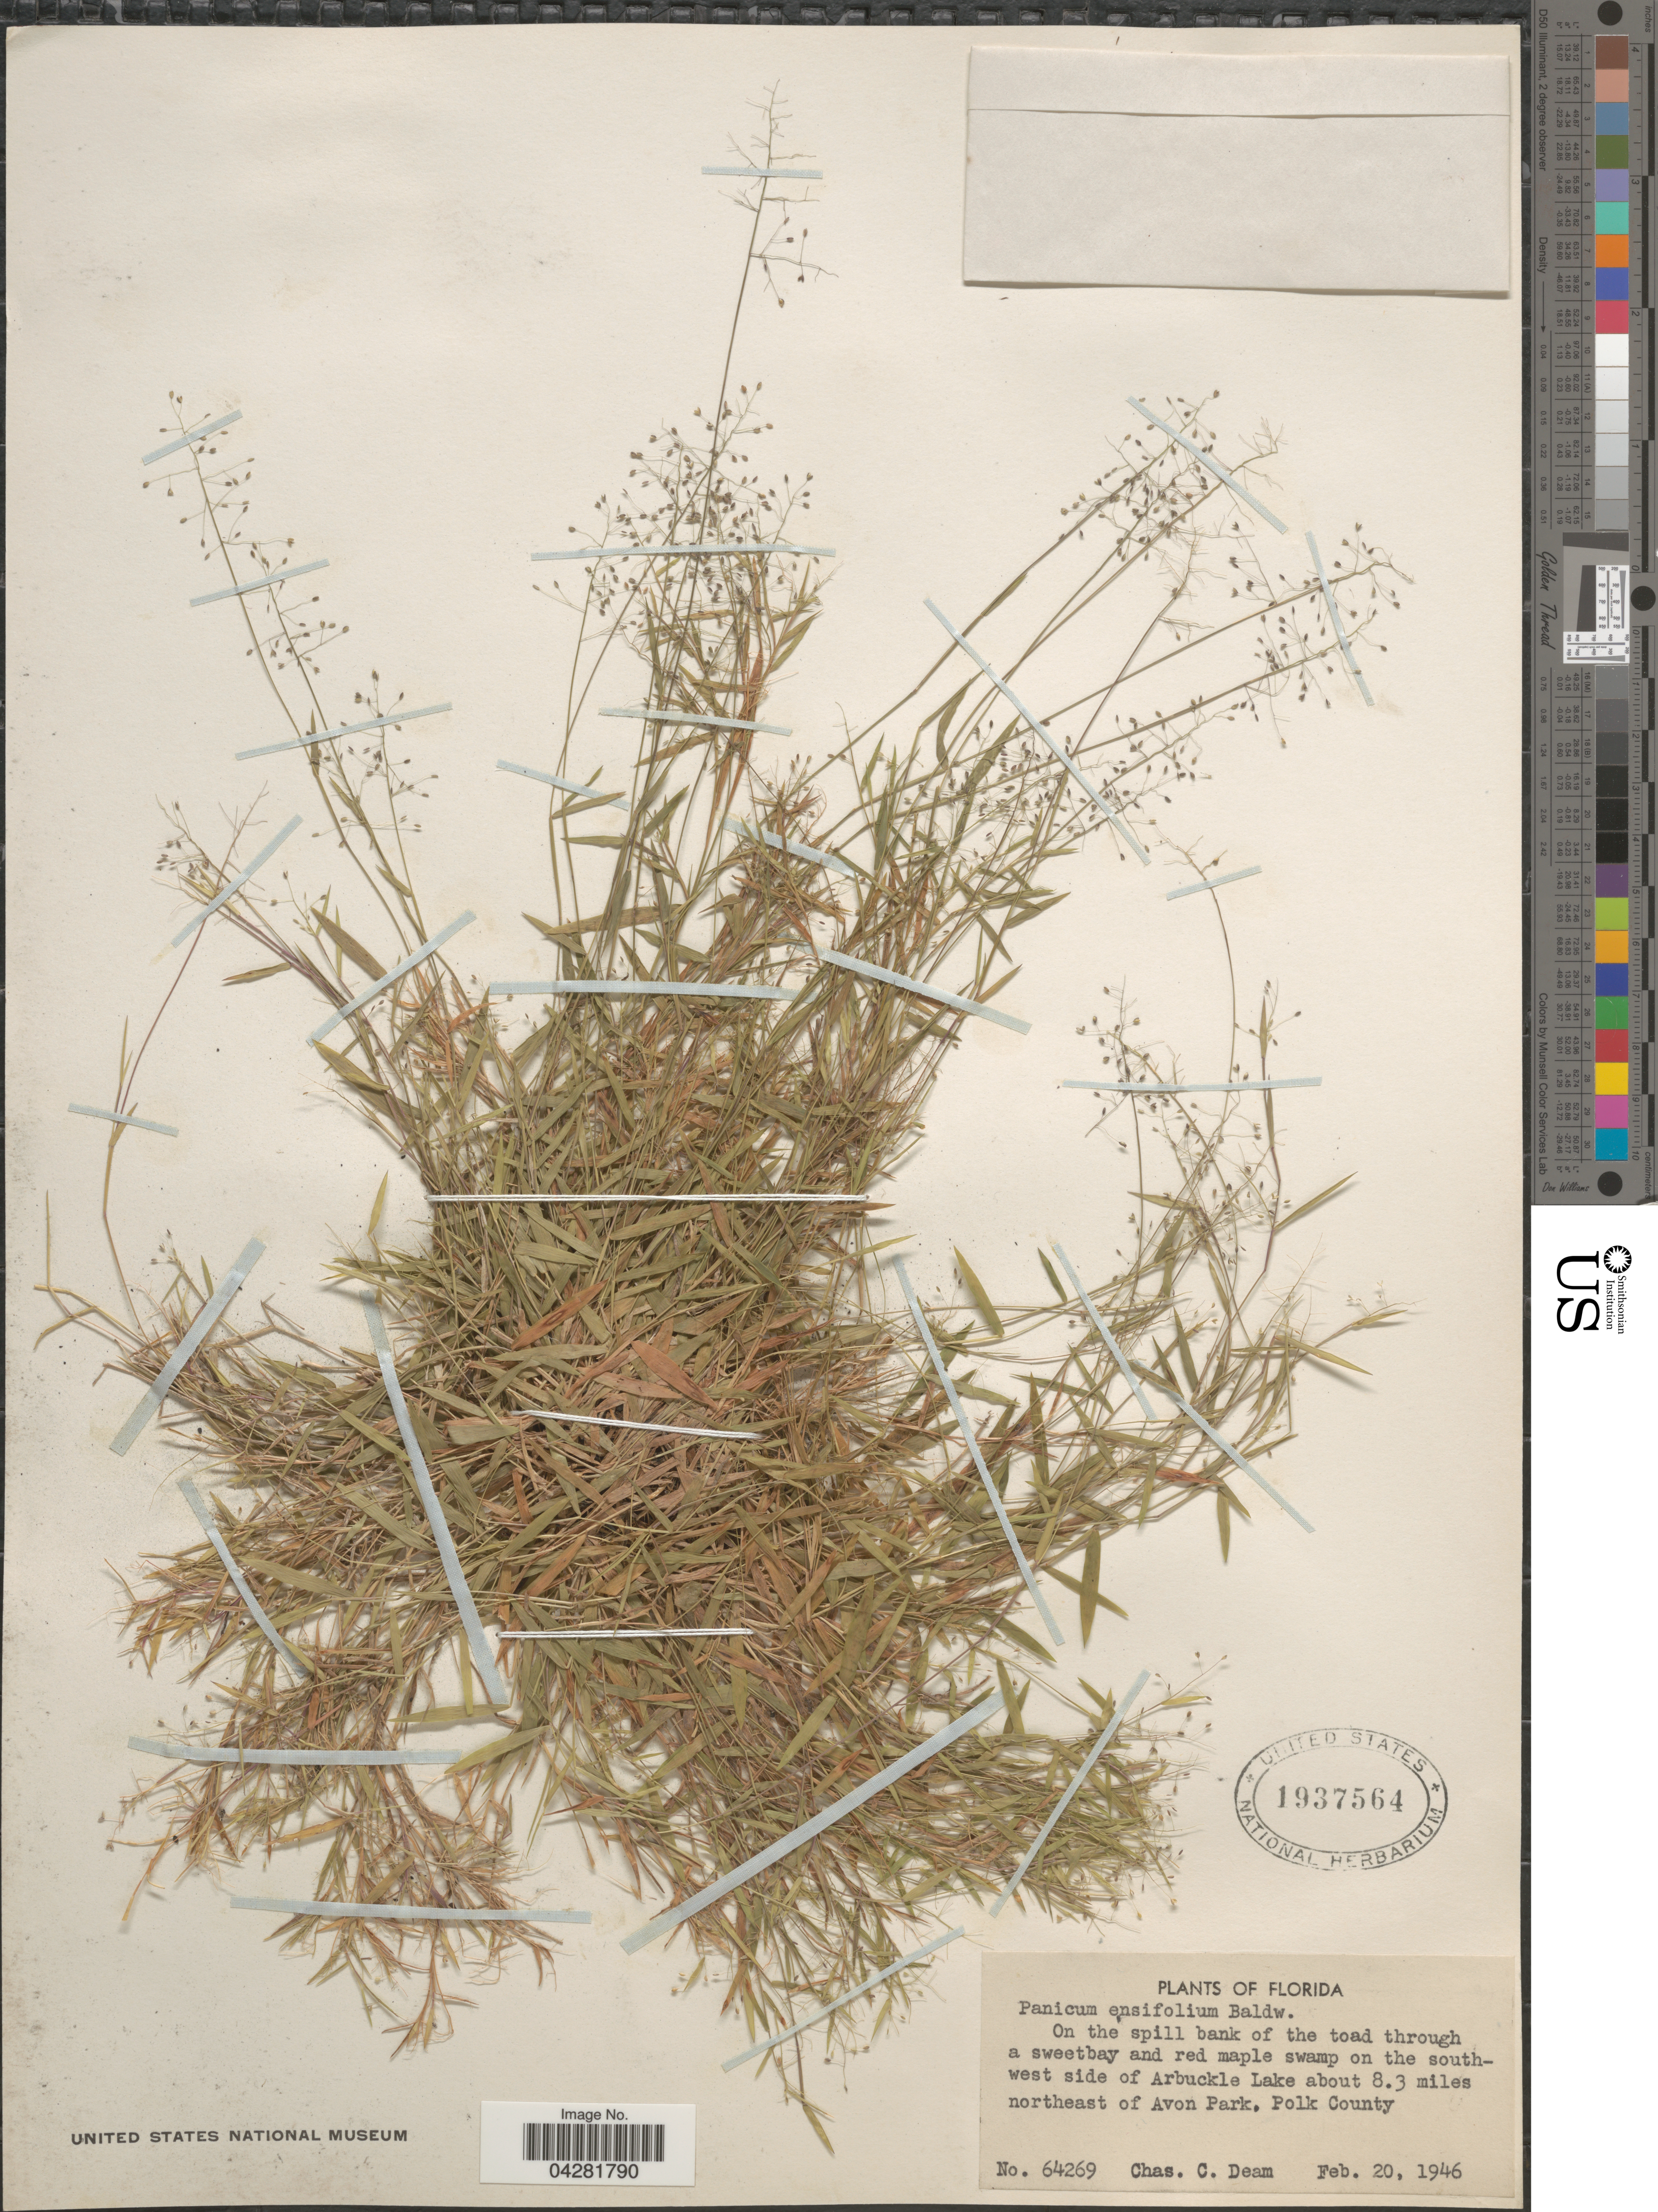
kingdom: Plantae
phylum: Tracheophyta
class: Liliopsida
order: Poales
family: Poaceae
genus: Dichanthelium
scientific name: Dichanthelium ensifolium var. ensifolium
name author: (Baldwin ex Elliot) Gould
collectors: C. C. Deam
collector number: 64269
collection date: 1946-02-20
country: United States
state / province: Florida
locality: On the spill bank of the road through a sweetbay and red maple swamp on the southwest side of Arbuckle Lake about 8.3 miles northeast of Avon Park. Polk County.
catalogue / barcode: US 1937564